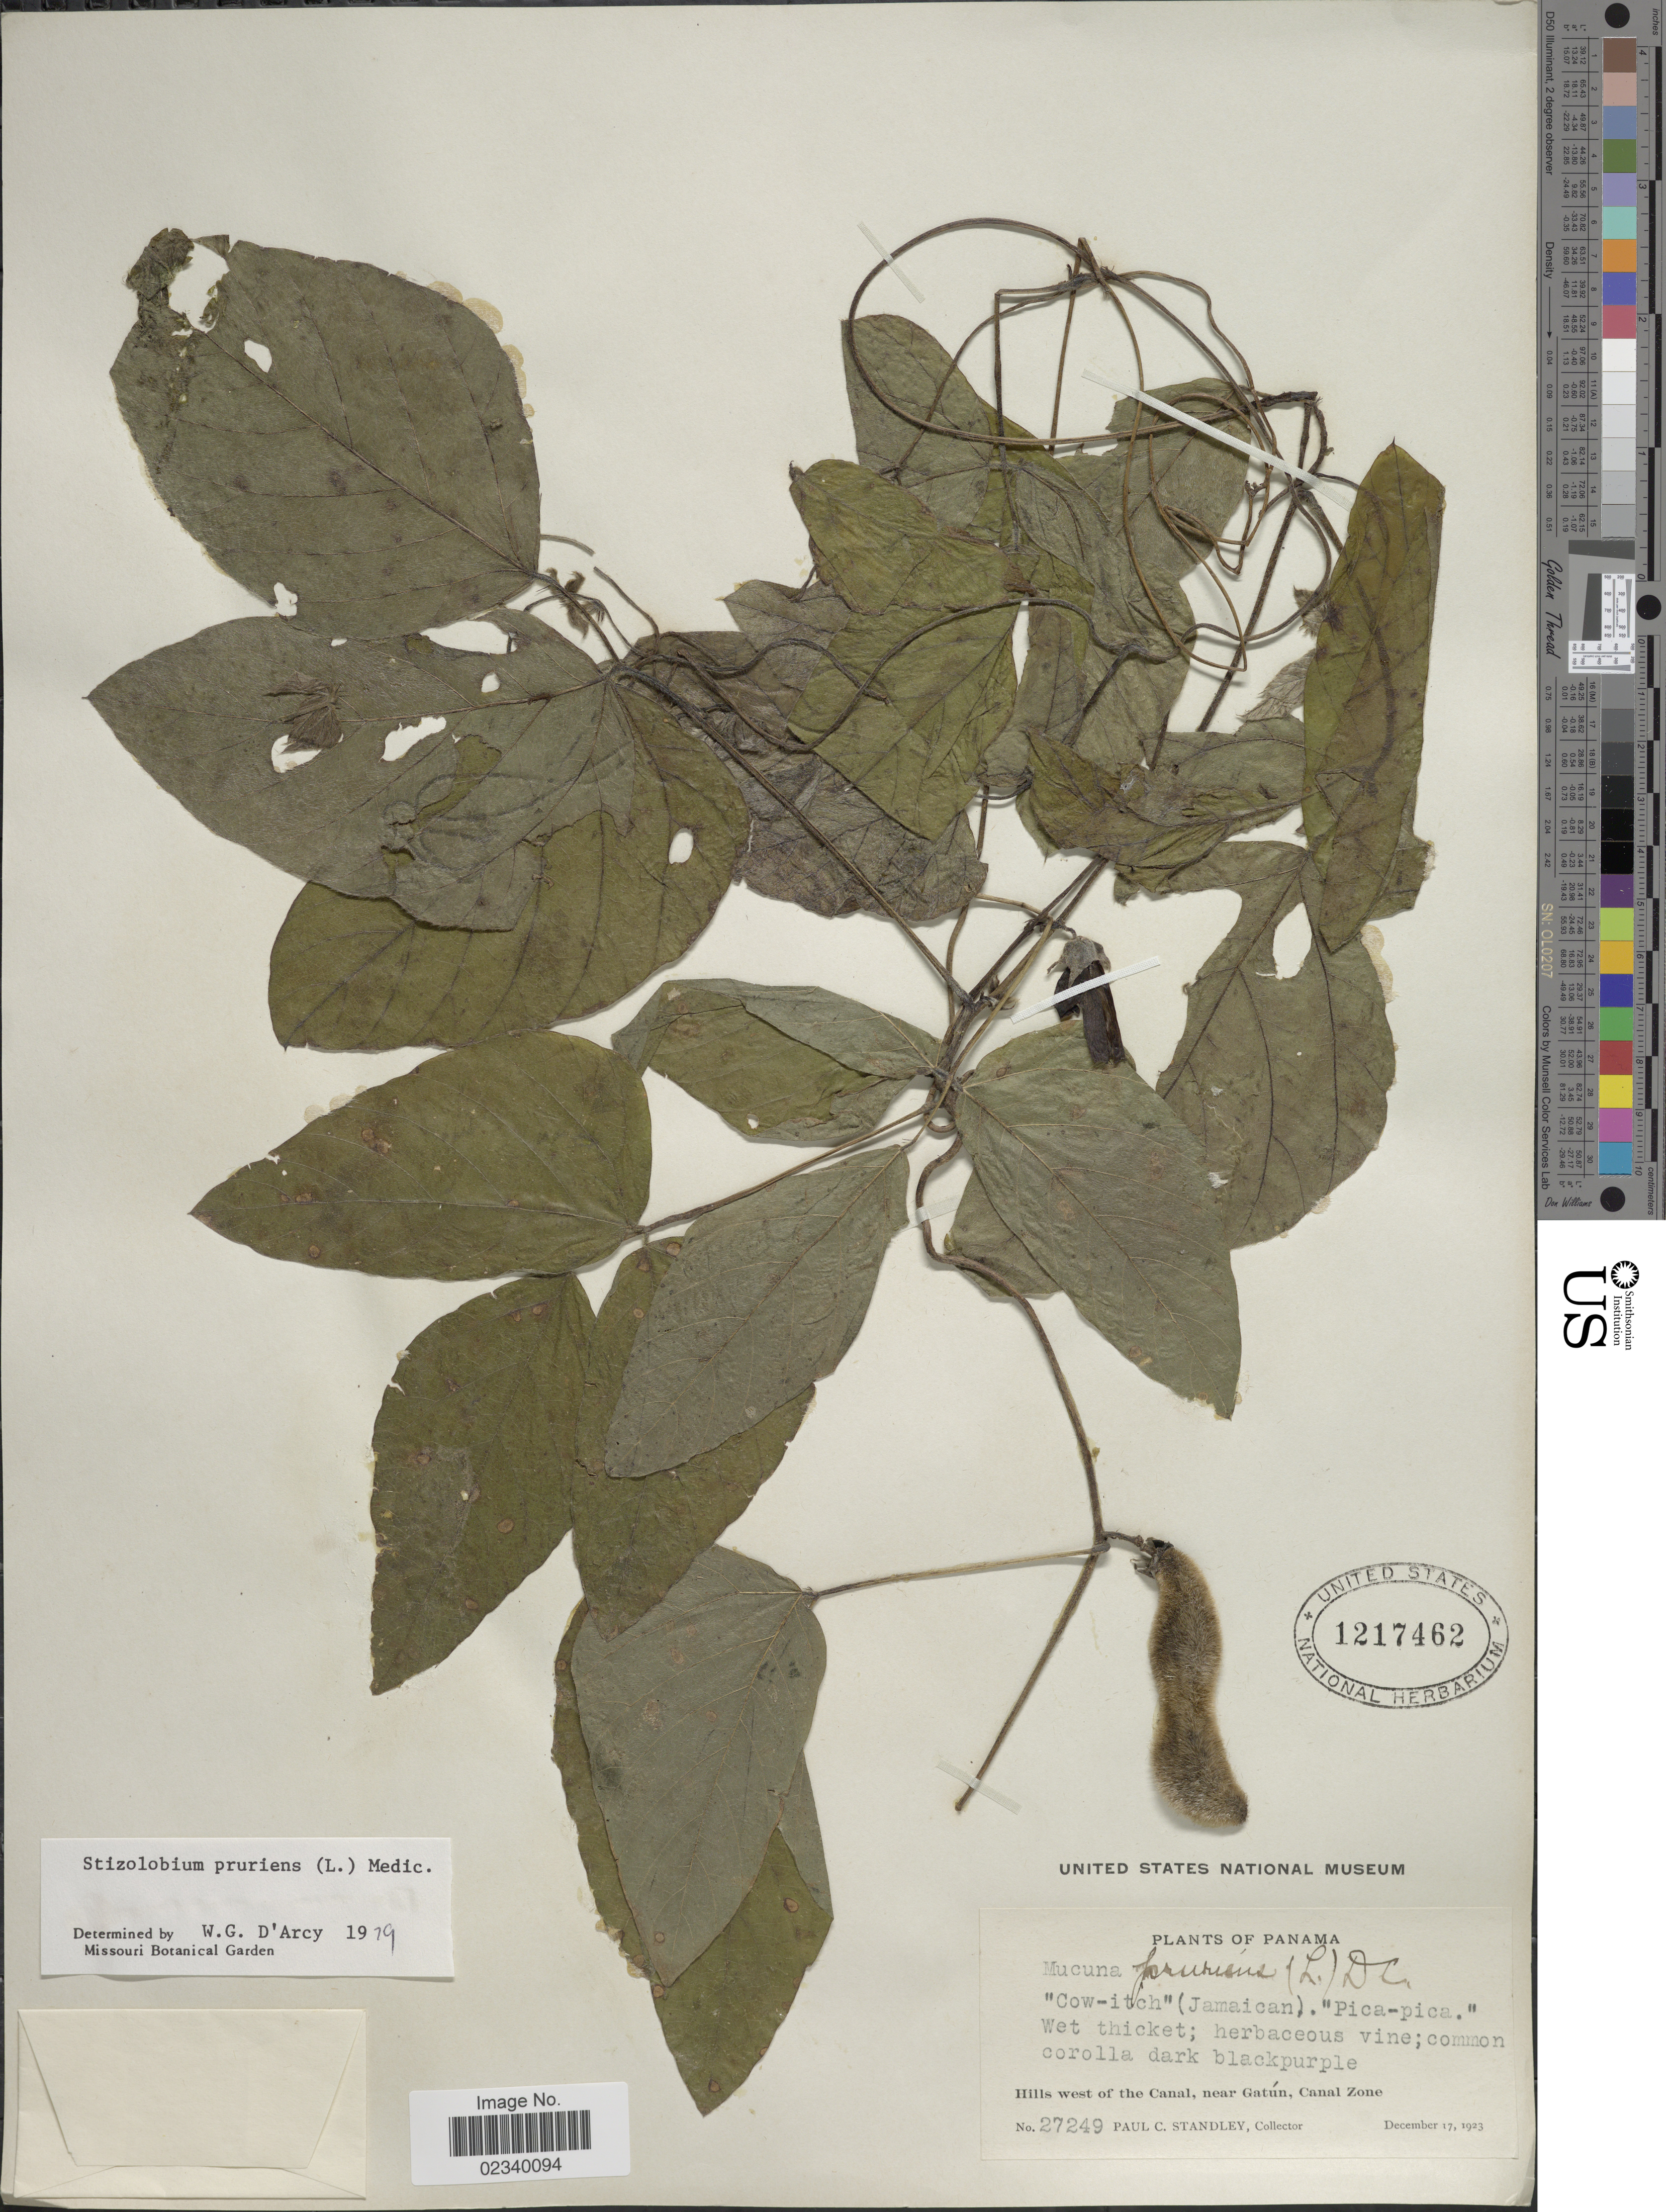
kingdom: Plantae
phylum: Tracheophyta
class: Magnoliopsida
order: Fabales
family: Fabaceae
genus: Mucuna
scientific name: Mucuna pruriens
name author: (L.) DC.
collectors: P. C. Standley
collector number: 27249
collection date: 1923-12-17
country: Panama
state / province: Colón / Panamá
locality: Hills west of the Canal, near Gatun, Canal Zone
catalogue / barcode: US 1217462